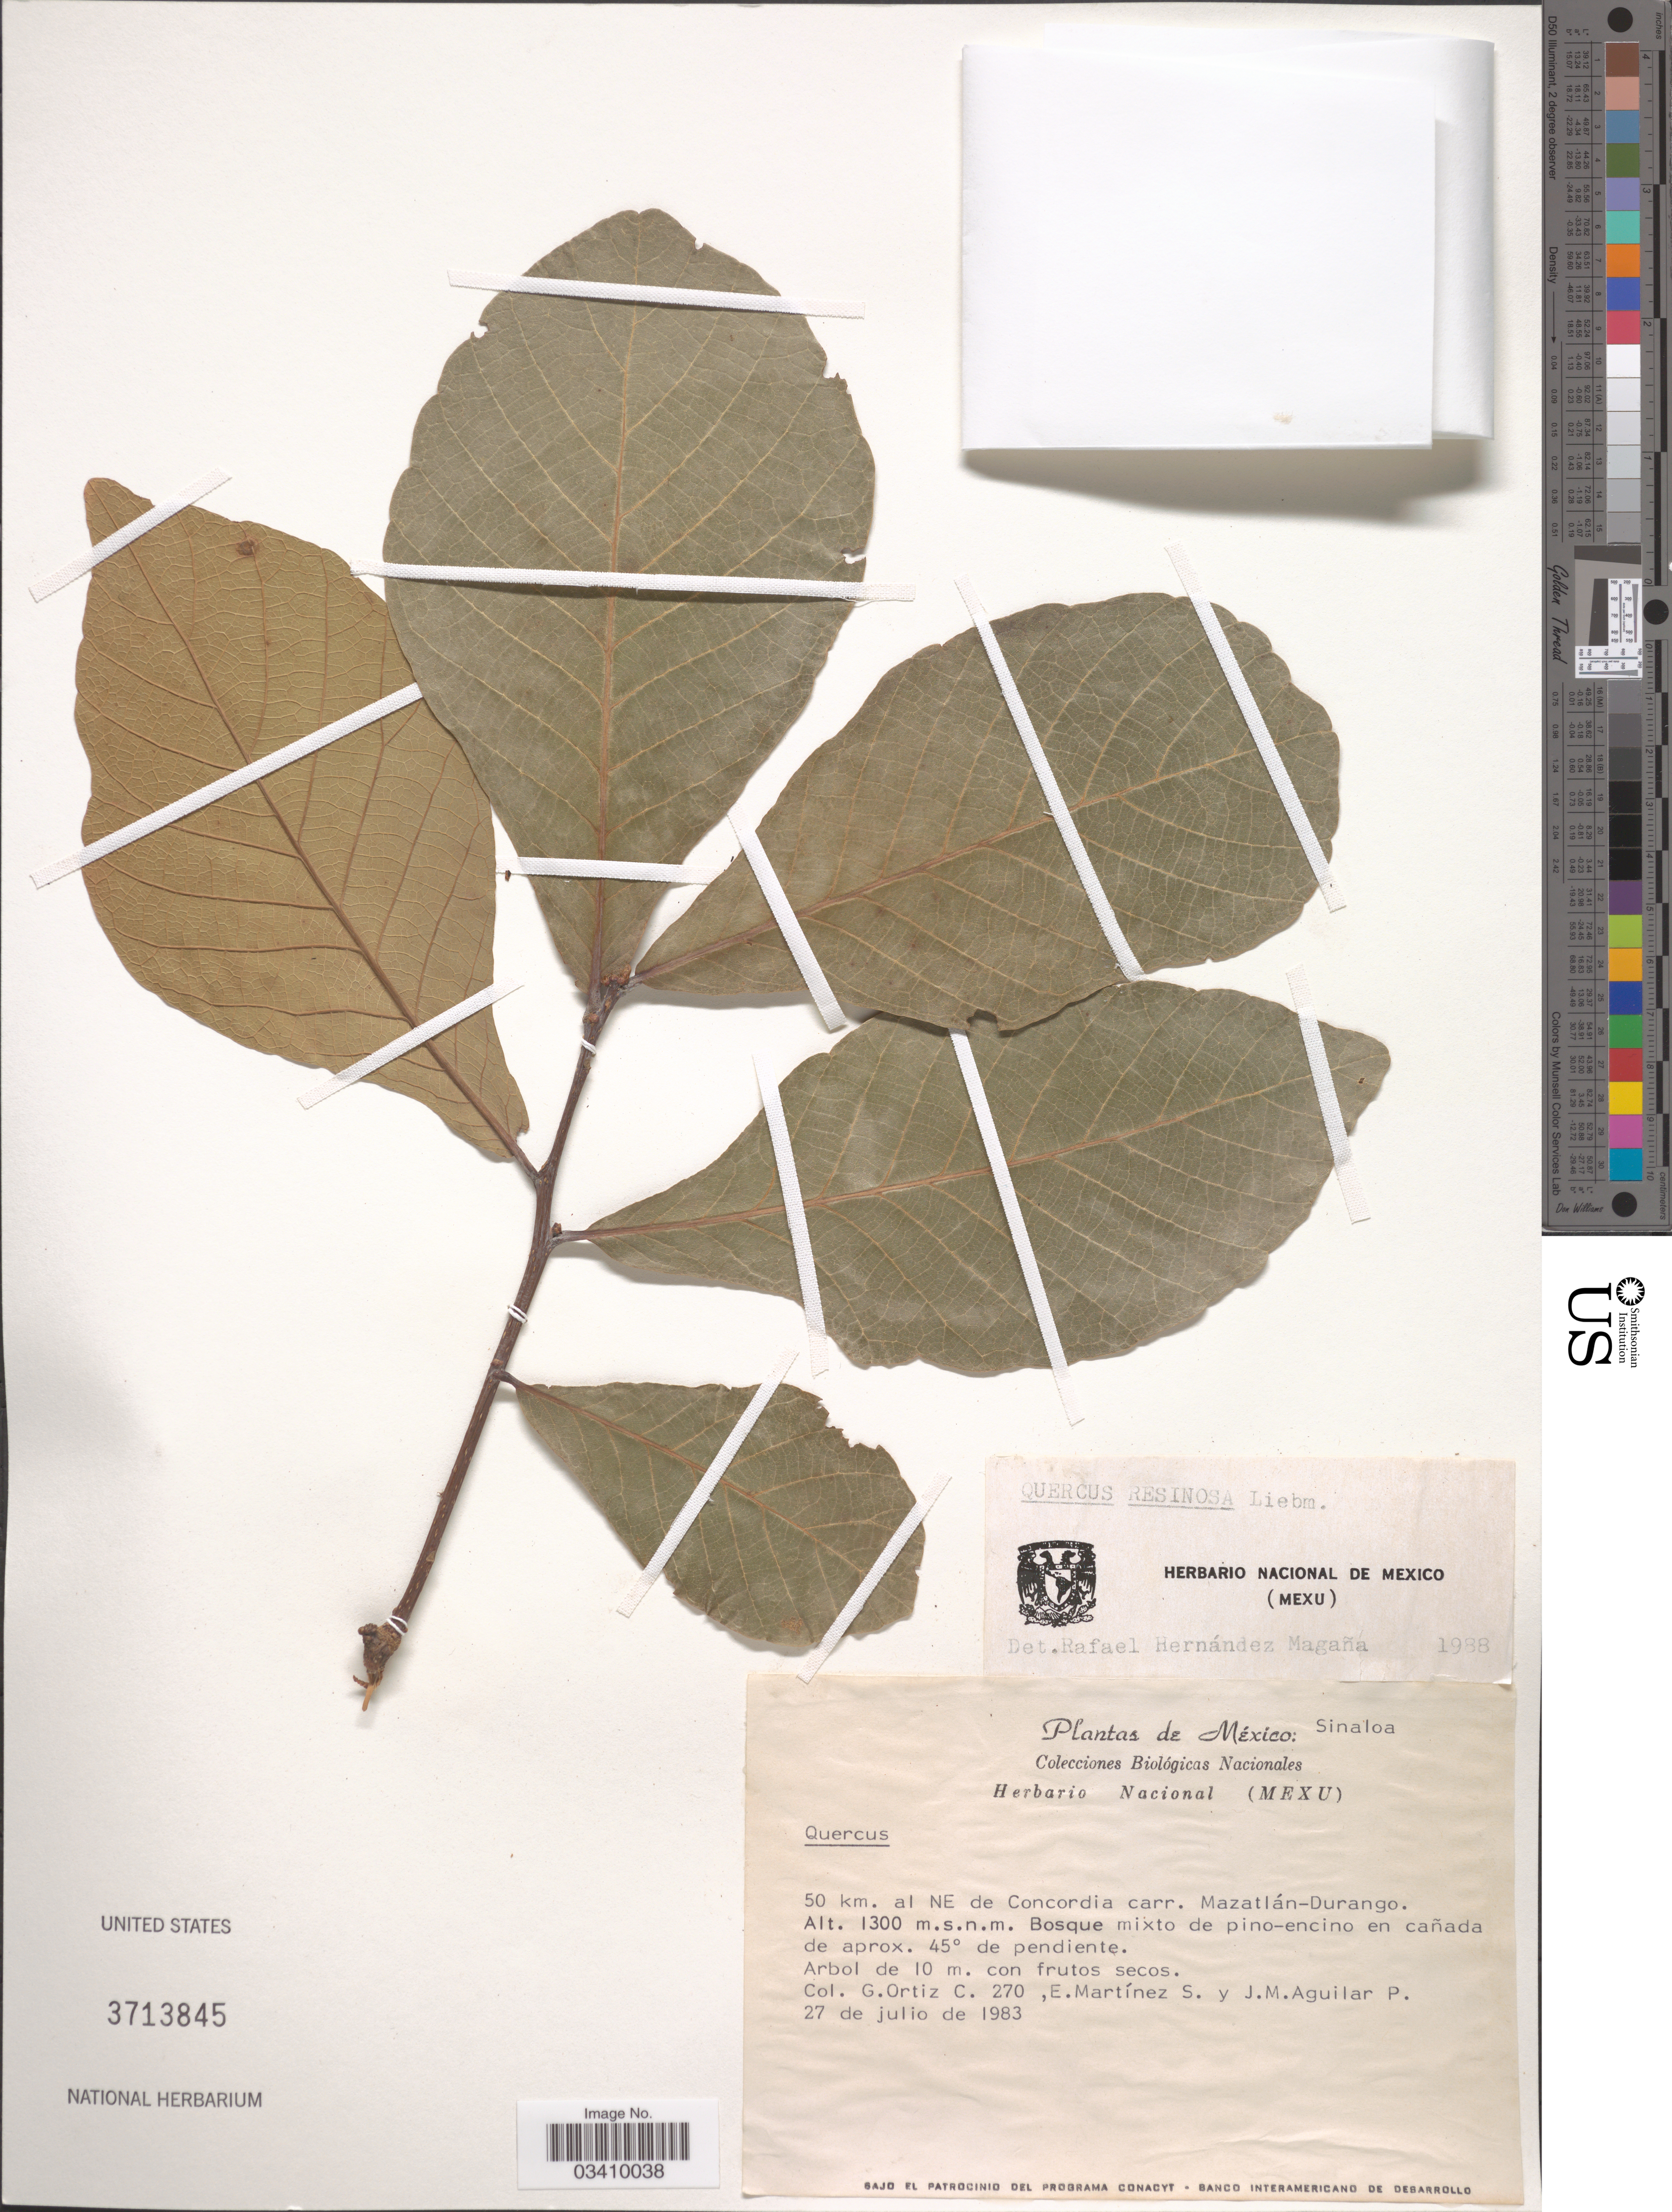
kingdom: Plantae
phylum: Tracheophyta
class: Magnoliopsida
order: Fagales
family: Fagaceae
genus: Quercus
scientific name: Quercus resinosa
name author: Liebm.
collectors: Ortíz C., G., E. M. Martínez S. & Aguilar P., J. M.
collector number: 270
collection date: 1983-07-27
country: Mexico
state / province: Sinaloa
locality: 50 km. al NE de Concordia carr. Mazatlán-Durango.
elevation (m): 1300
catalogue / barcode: US 3713845